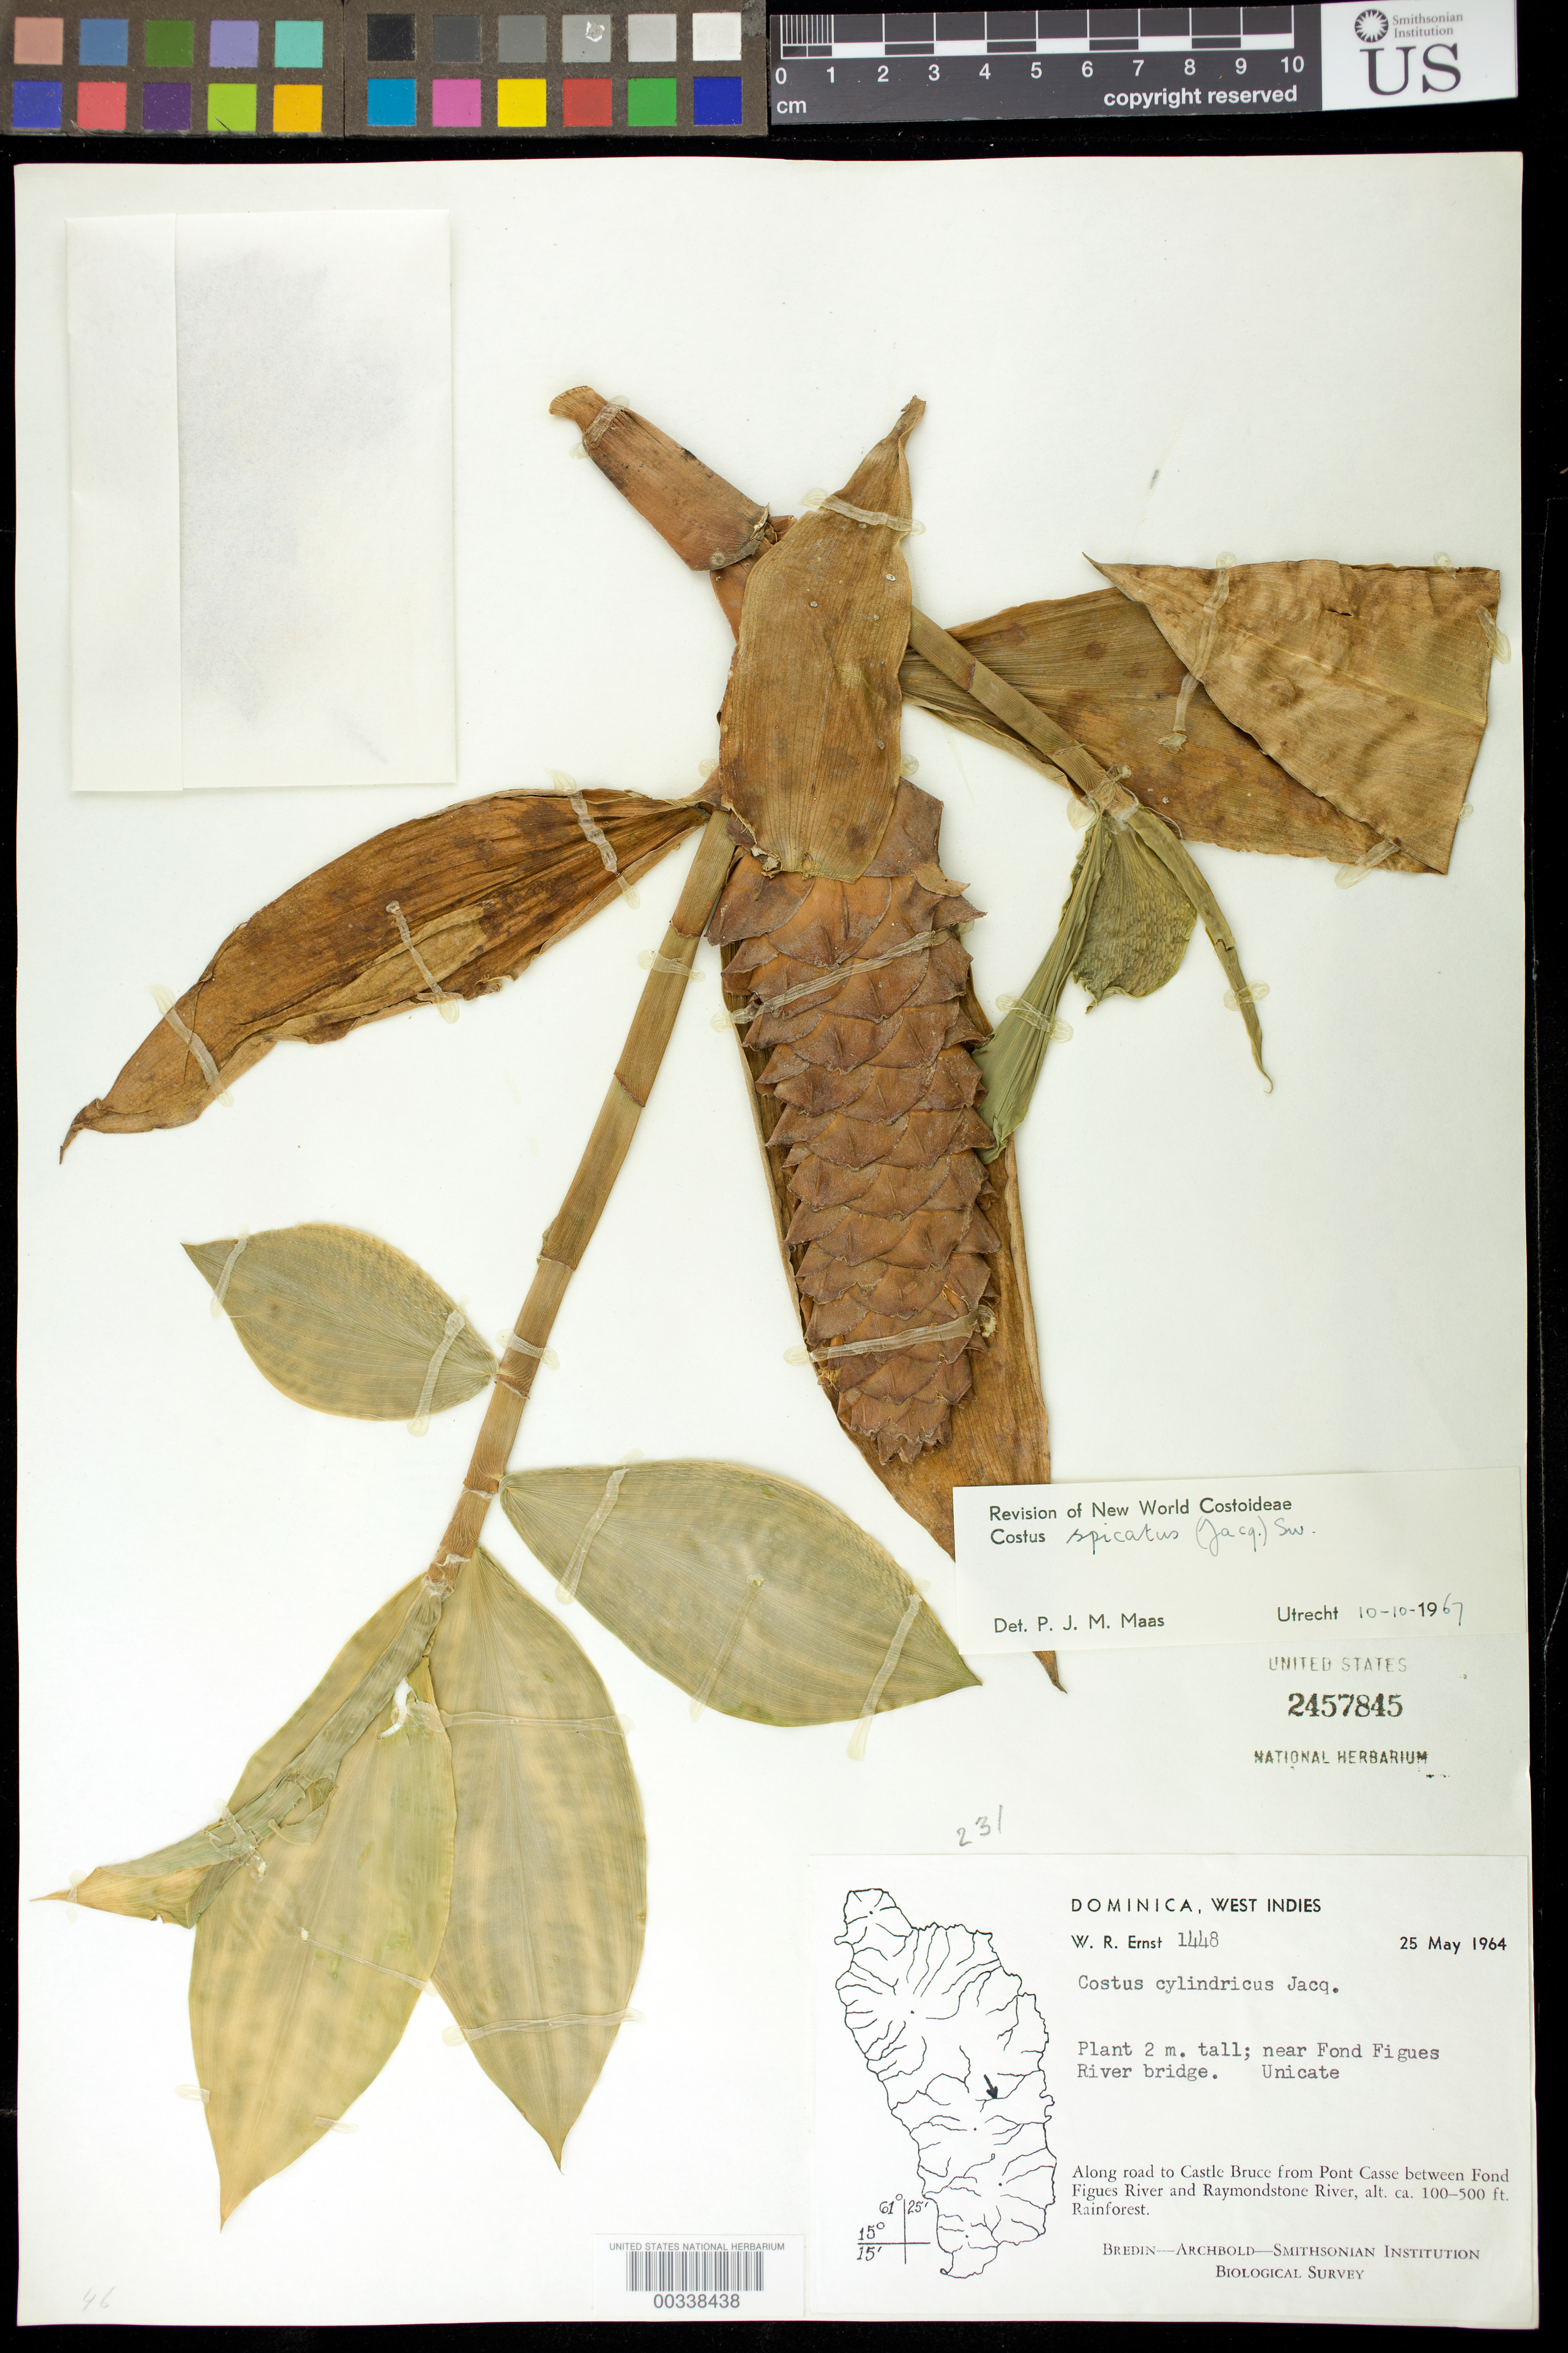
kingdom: Plantae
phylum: Tracheophyta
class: Liliopsida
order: Zingiberales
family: Costaceae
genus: Costus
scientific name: Costus spicatus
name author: (Jacq.) Sw.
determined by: Maas, Paul J. M.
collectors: W. R. Ernst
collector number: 1448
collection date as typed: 25 May 1964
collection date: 1964-05-25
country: Dominica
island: Dominica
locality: Near fond figues river bridge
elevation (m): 30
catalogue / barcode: US 2457845